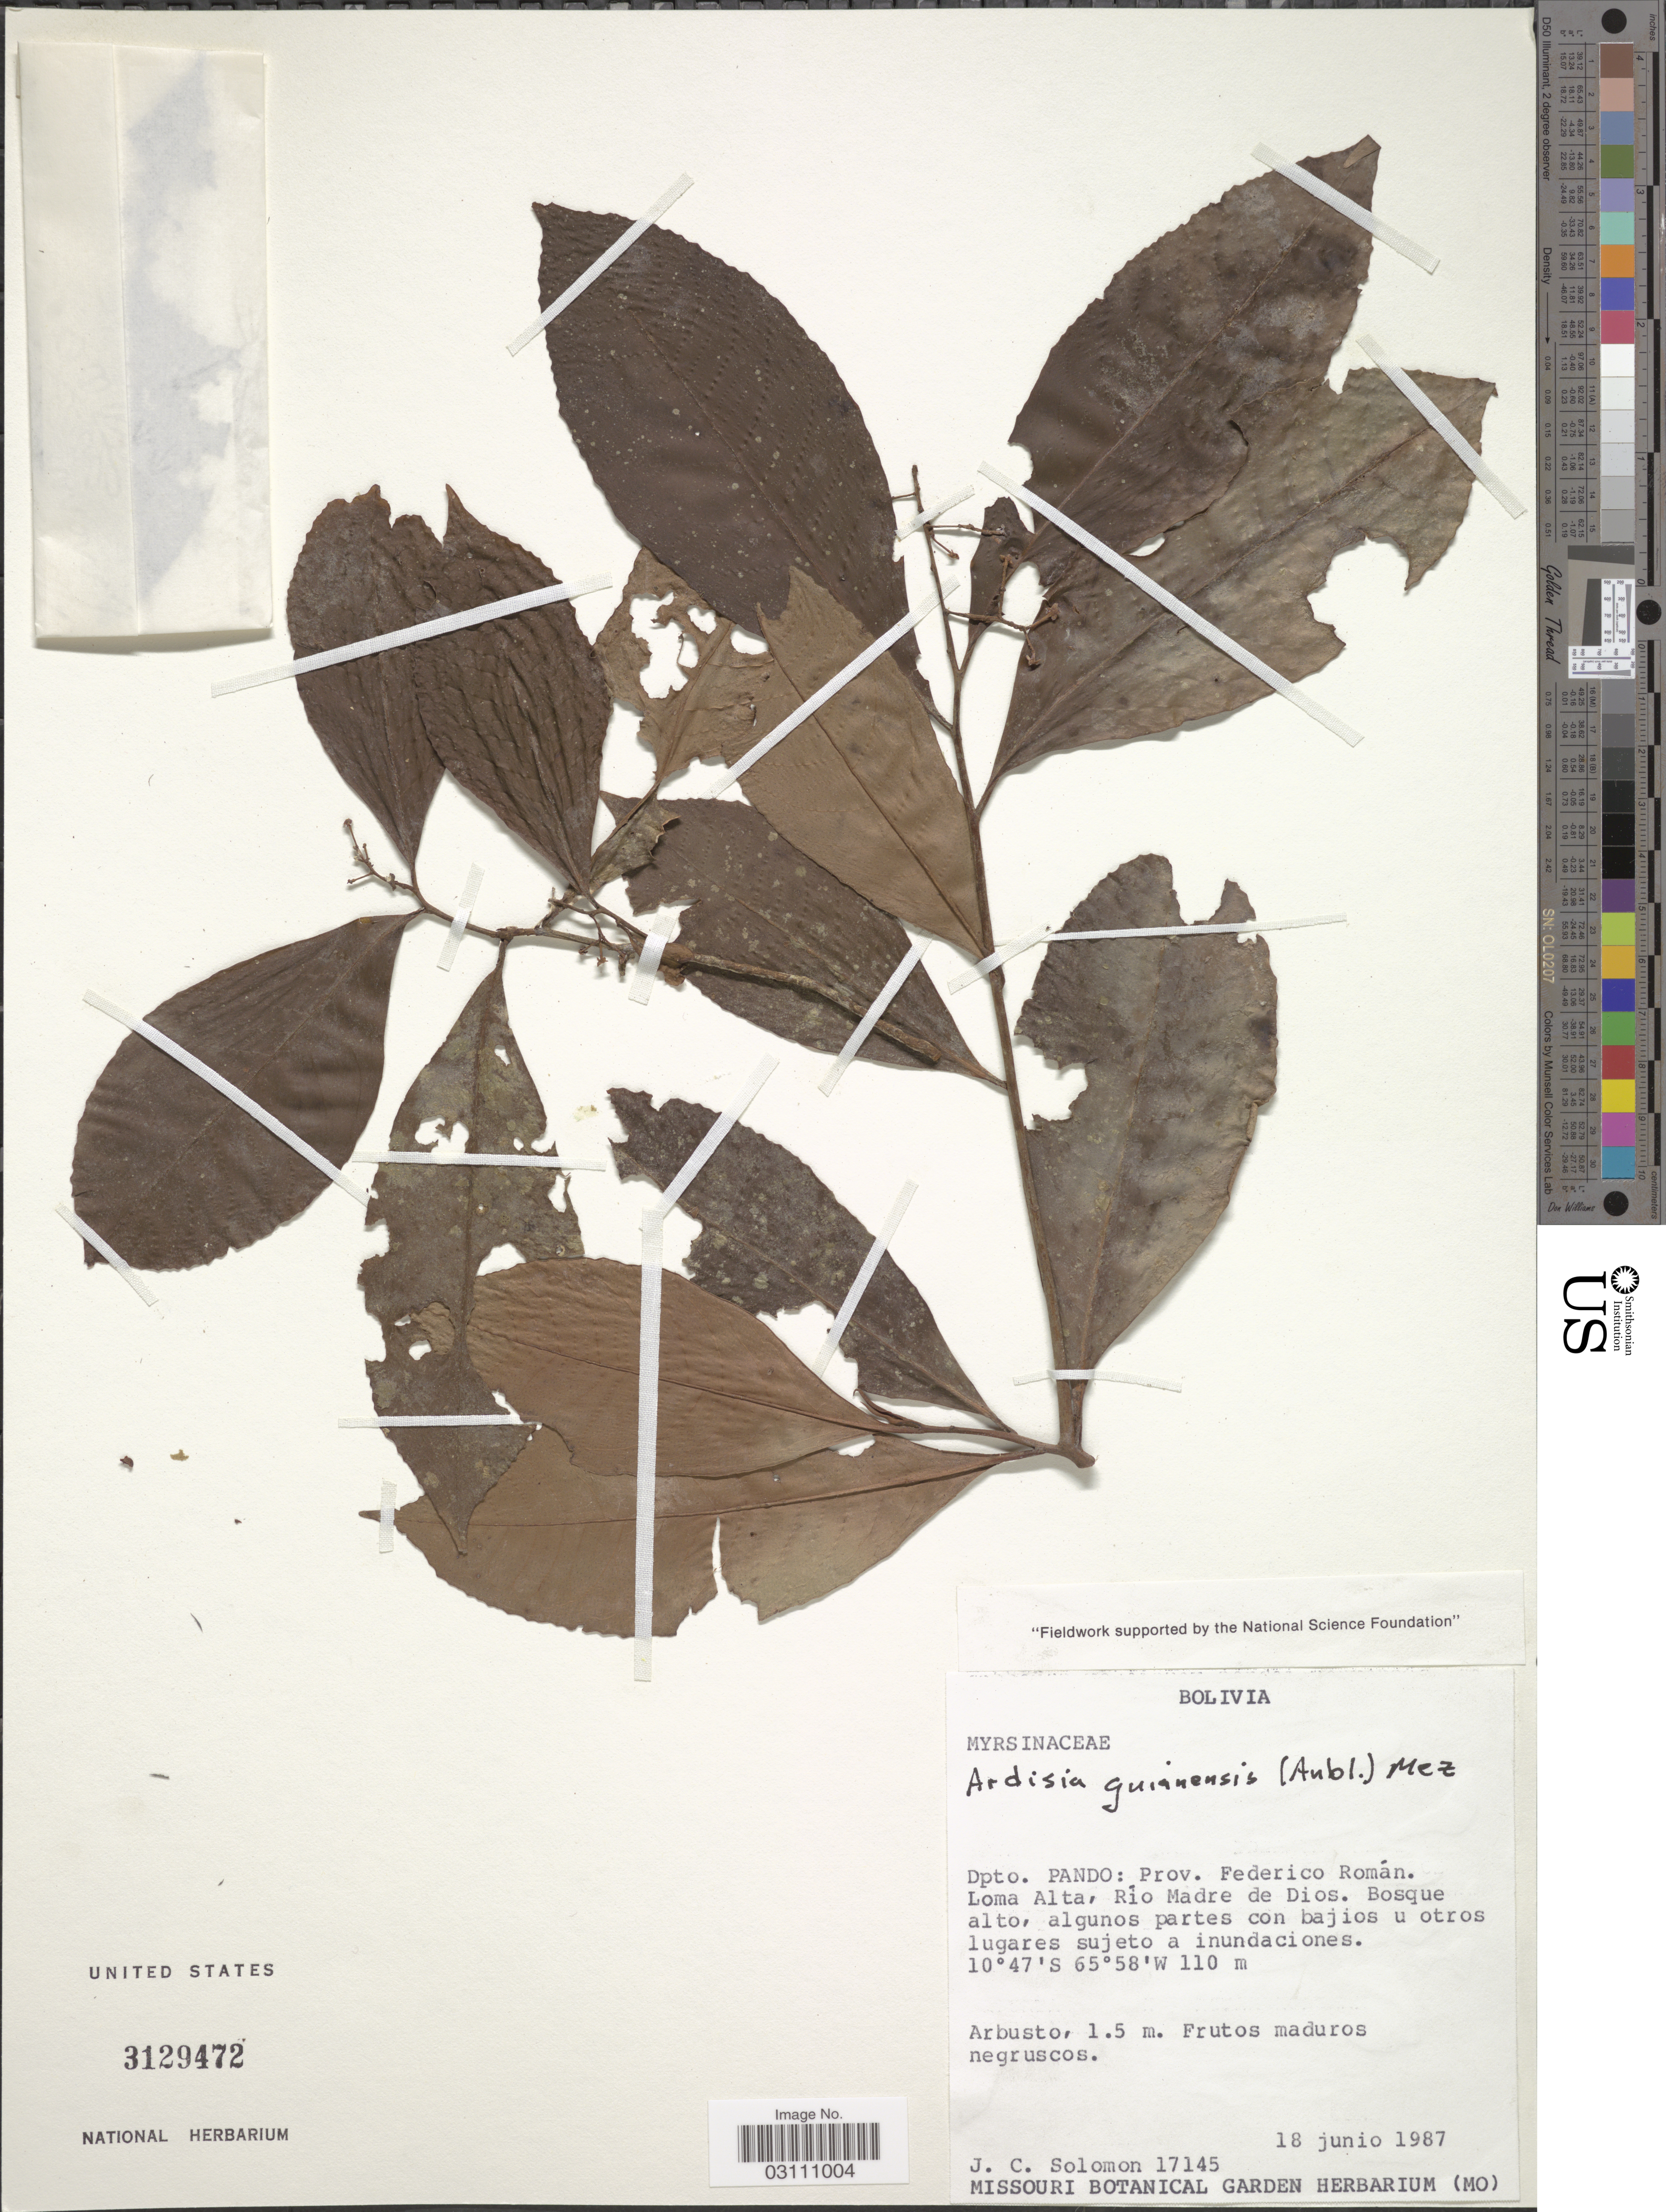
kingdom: Plantae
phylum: Tracheophyta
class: Magnoliopsida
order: Ericales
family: Primulaceae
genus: Ardisia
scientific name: Ardisia guianensis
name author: (Aubl.) Mez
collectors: J. C. Solomon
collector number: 17145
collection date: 1987-06-18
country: Bolivia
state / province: Pando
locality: Dpto. Pando: Prov. Federico Román. Loma Alta, Río Madre de Dios.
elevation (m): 110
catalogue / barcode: US 3129472